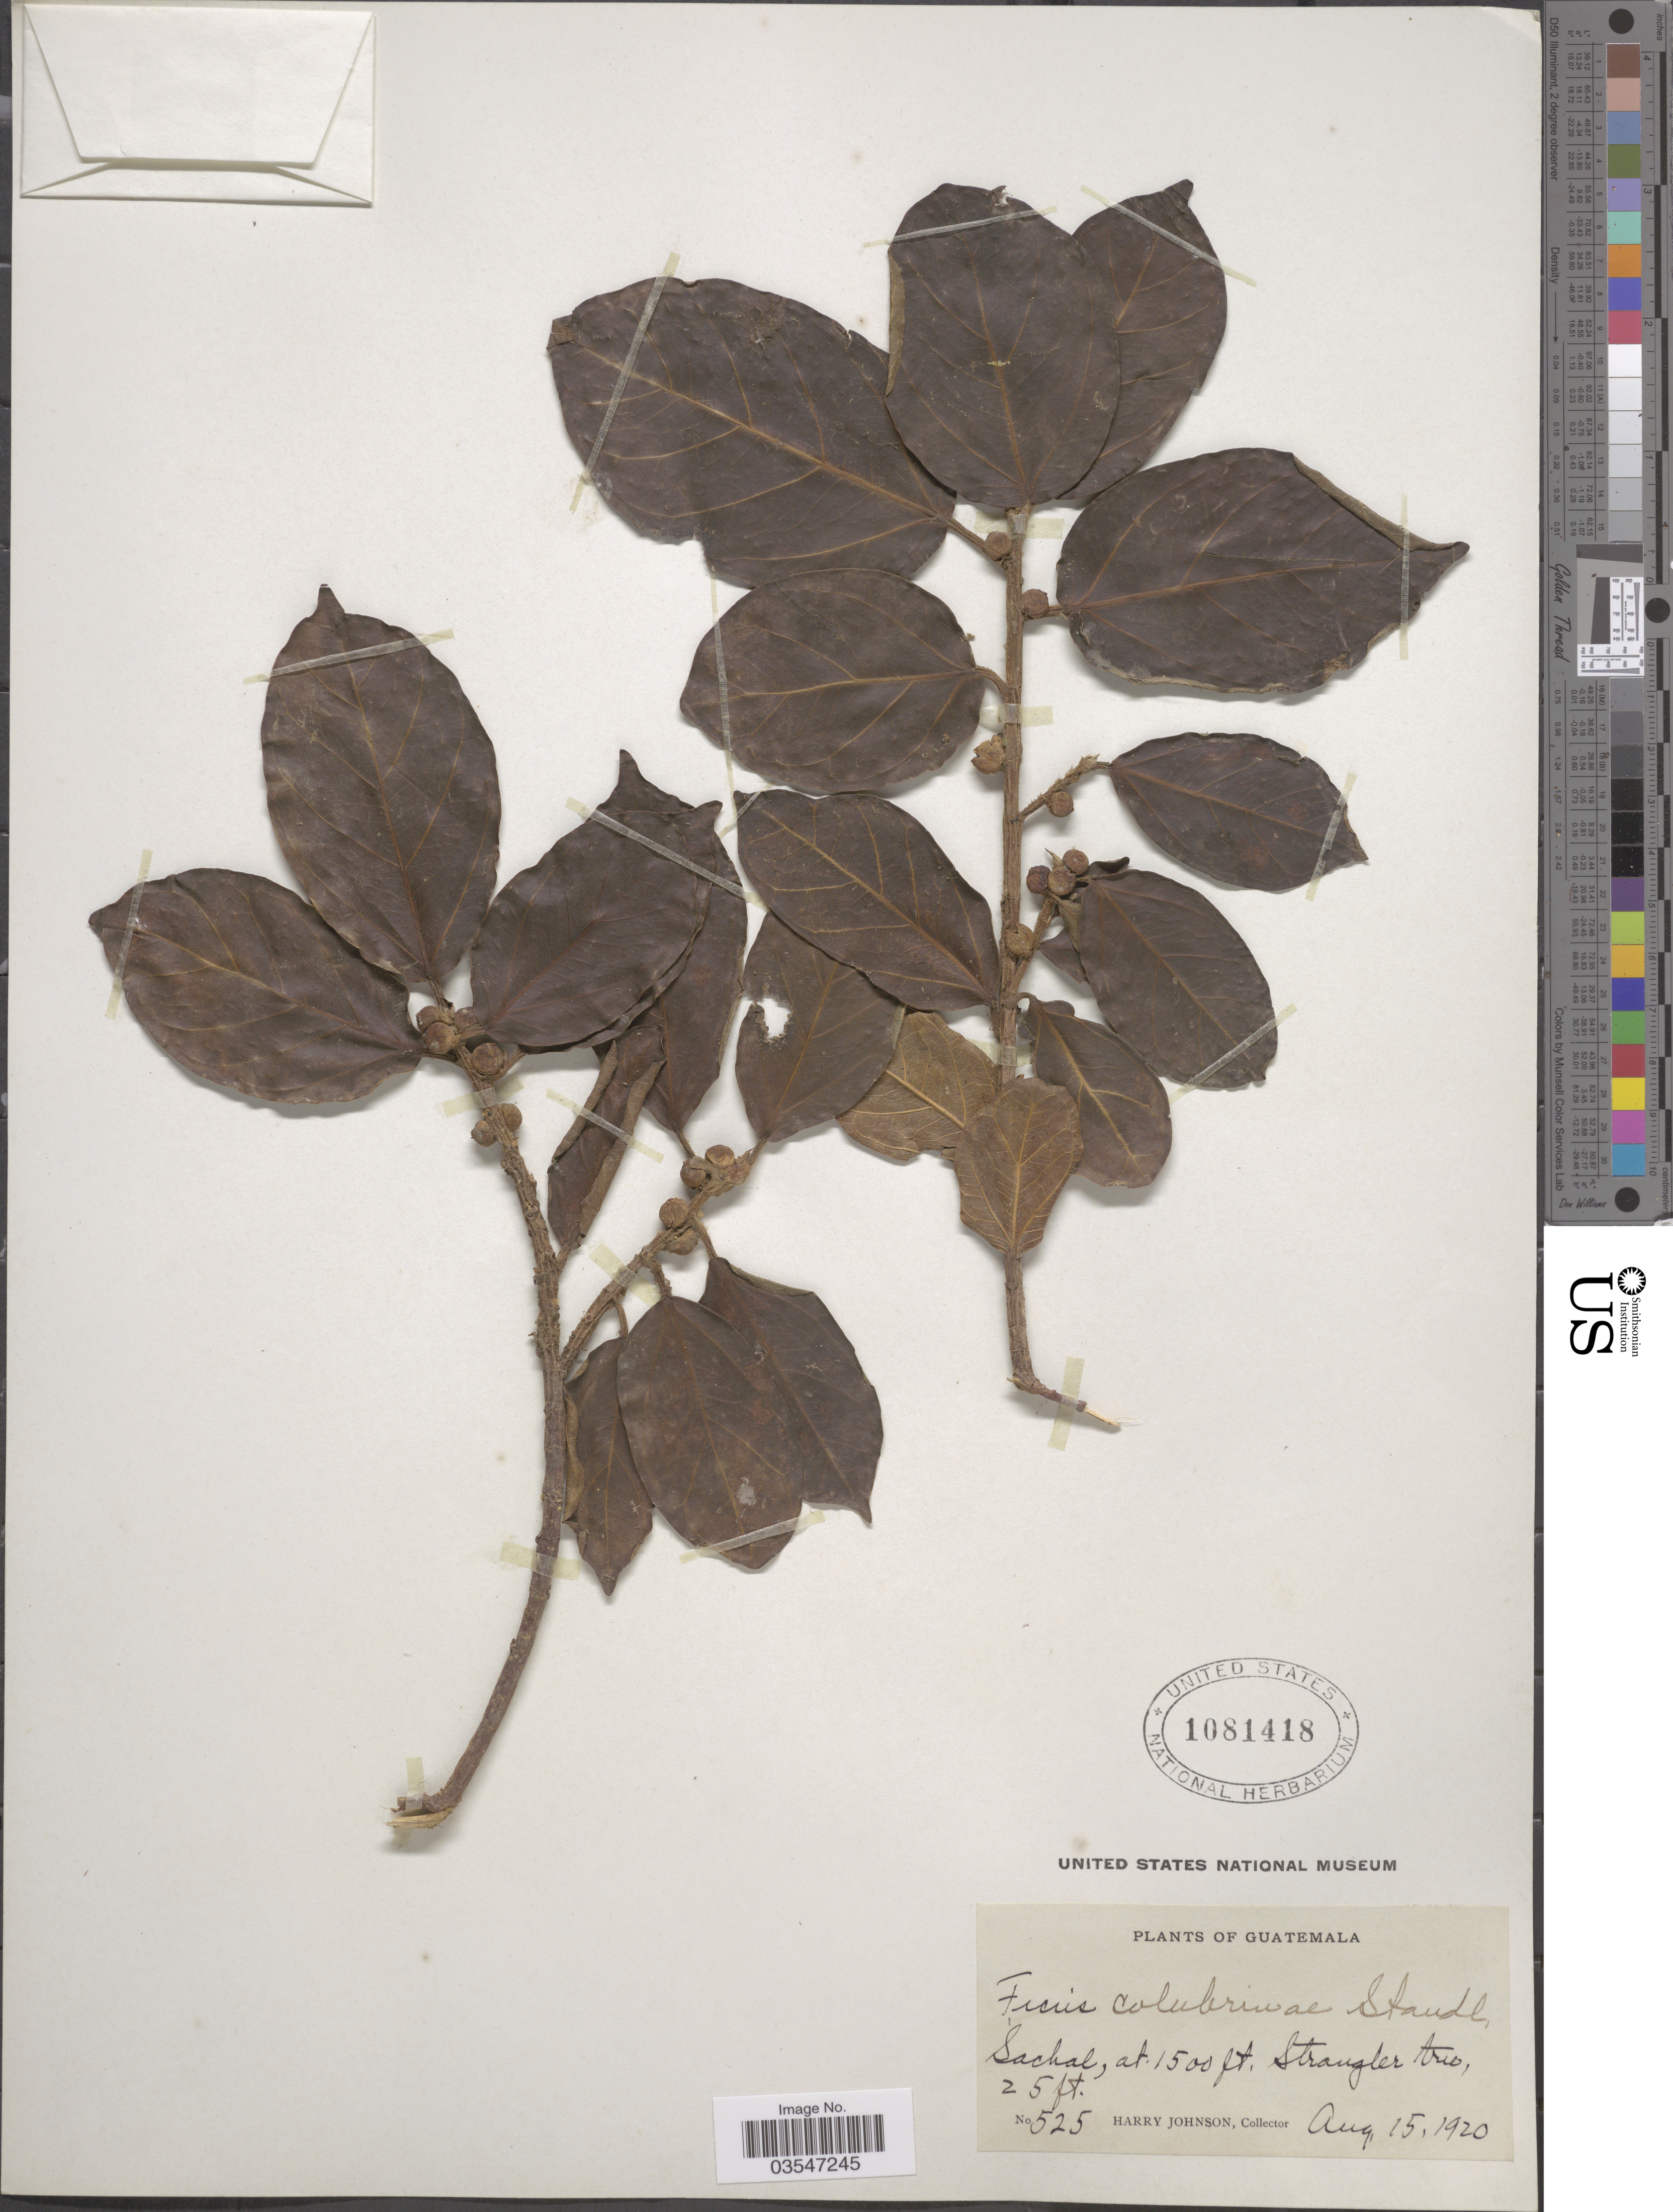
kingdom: Plantae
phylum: Tracheophyta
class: Magnoliopsida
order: Rosales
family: Moraceae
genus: Ficus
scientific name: Ficus hartwegii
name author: (Miq.) Miq.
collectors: H. Johnson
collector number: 525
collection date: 1920-08-15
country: Guatemala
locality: Sachal.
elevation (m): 457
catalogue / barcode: US 1081418